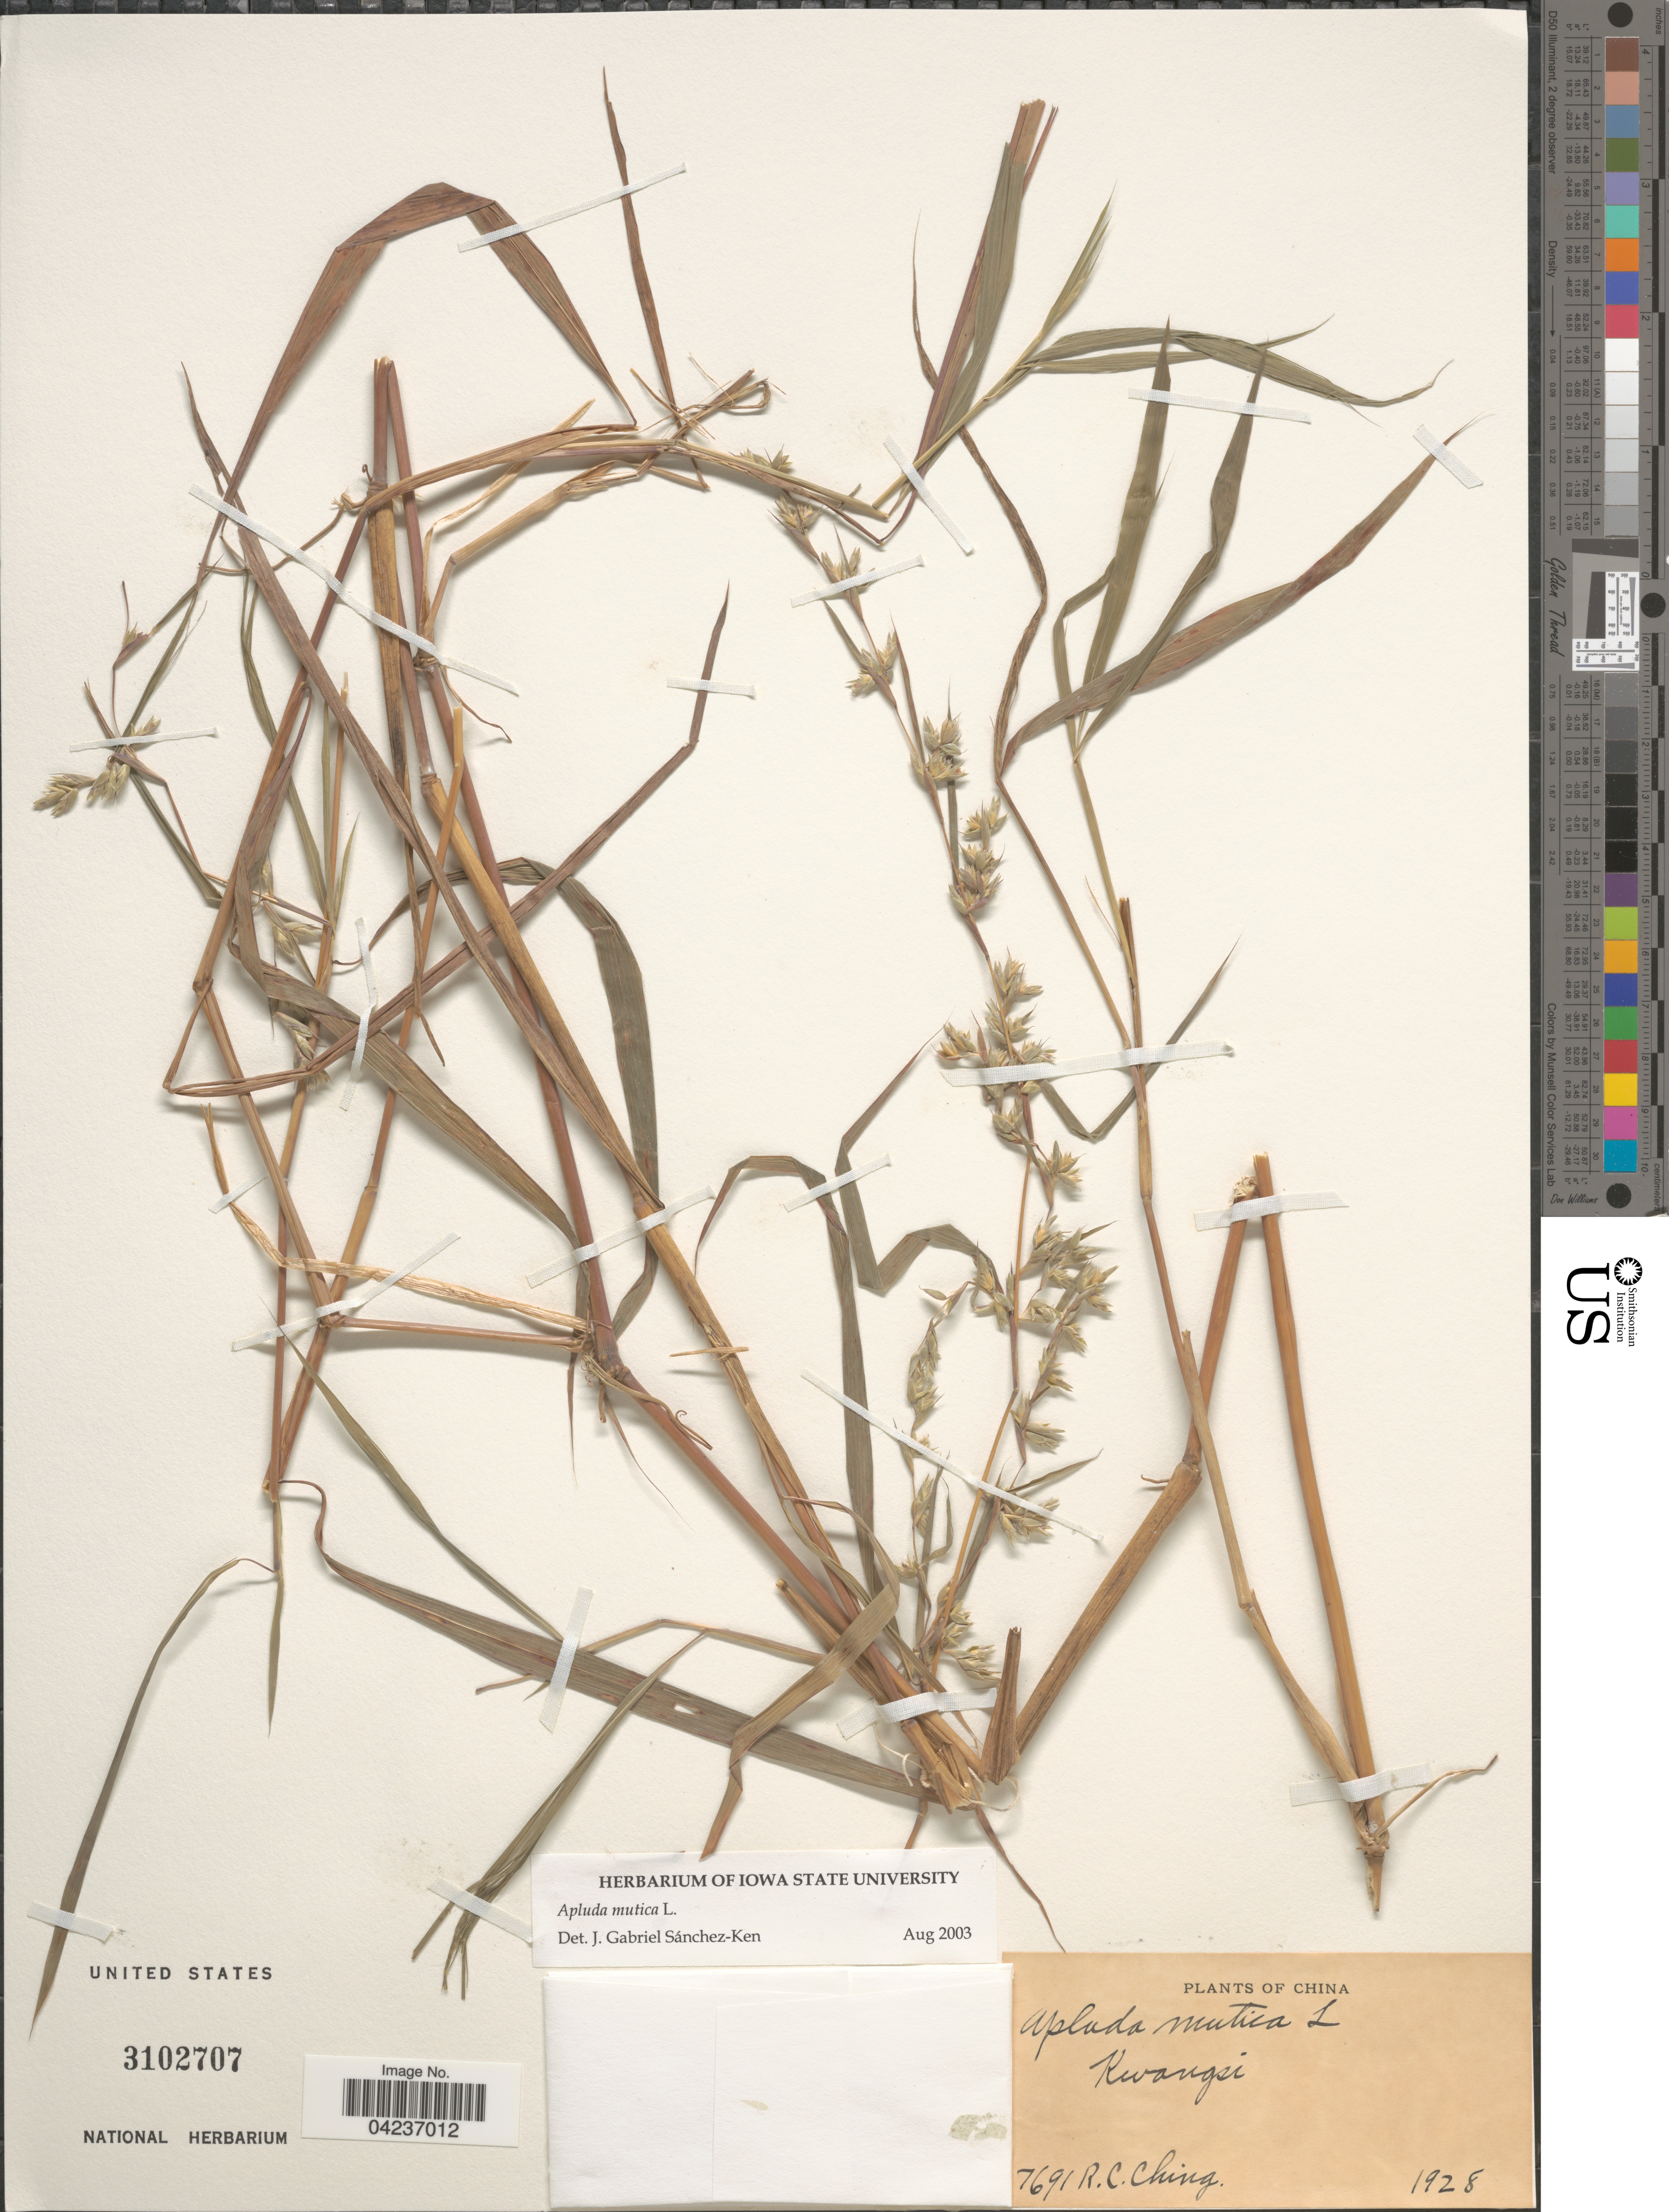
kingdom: Plantae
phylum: Tracheophyta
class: Liliopsida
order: Poales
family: Poaceae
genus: Apluda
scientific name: Apluda mutica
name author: L.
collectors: R. C. Ching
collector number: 7691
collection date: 1928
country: China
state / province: Guangxi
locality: Kwangsi.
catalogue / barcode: US 3102707